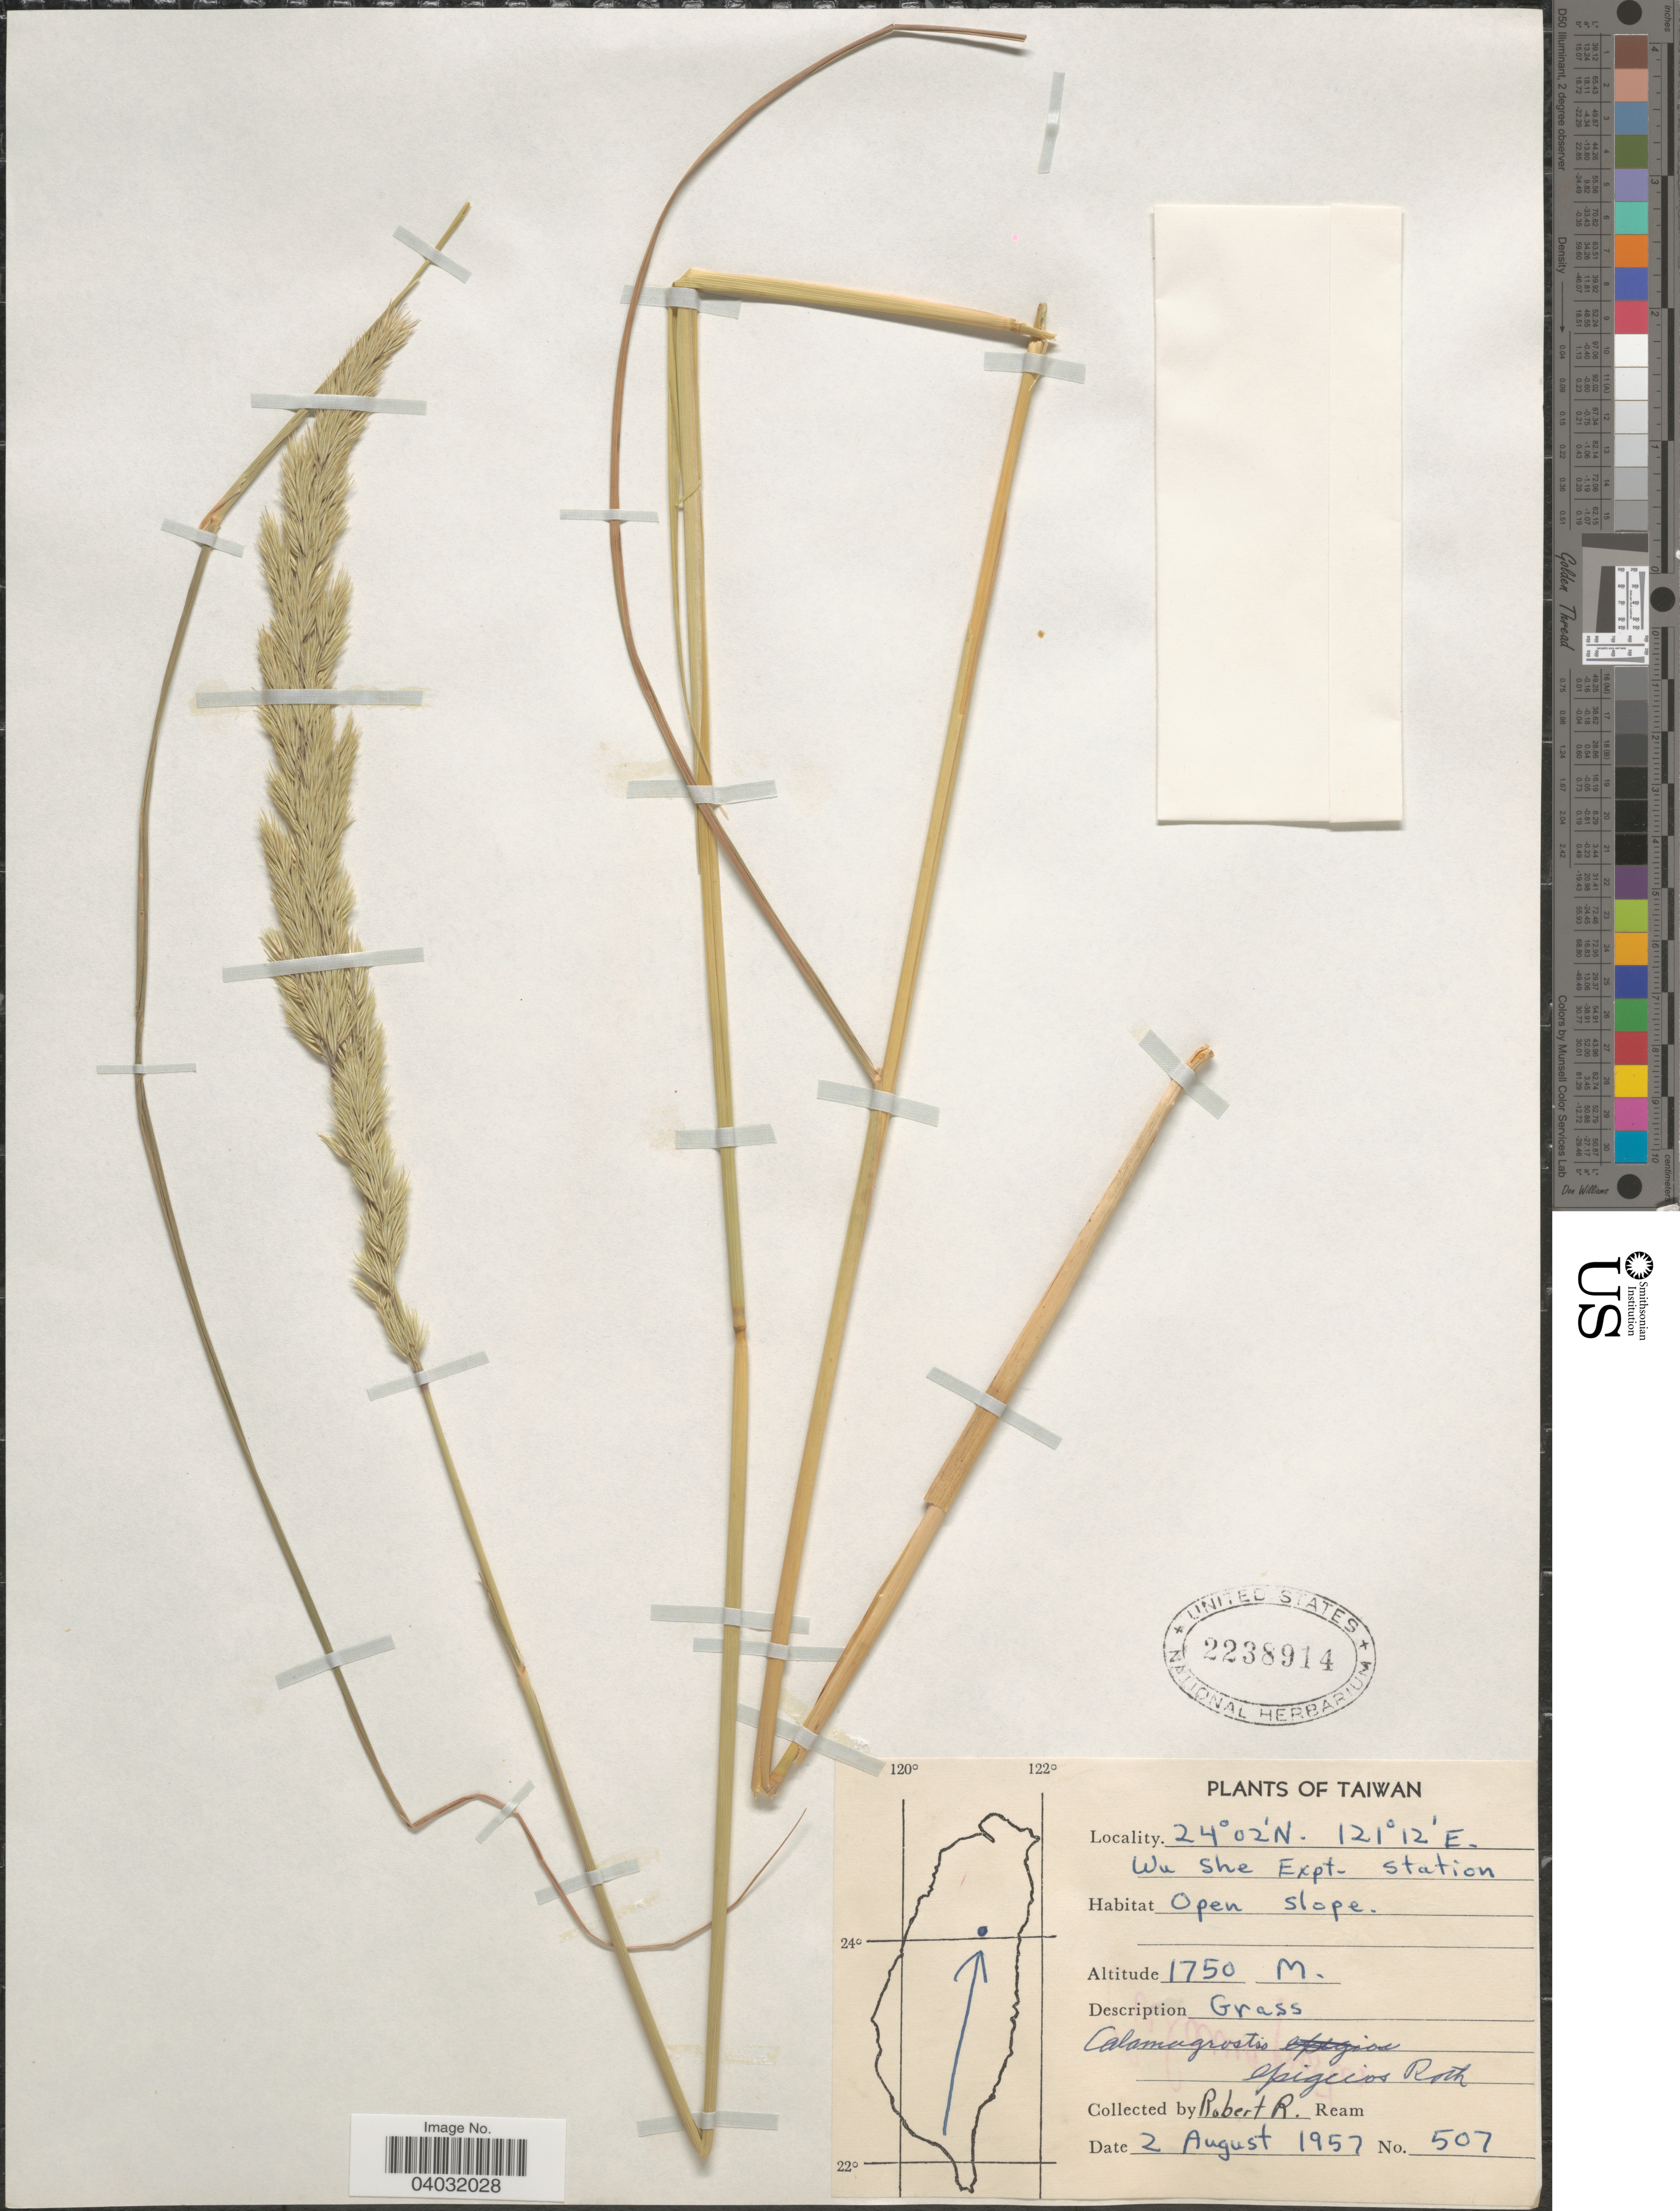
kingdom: Plantae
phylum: Tracheophyta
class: Liliopsida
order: Poales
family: Poaceae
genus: Calamagrostis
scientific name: Calamagrostis epigeios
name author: (L.) Roth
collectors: R. Ream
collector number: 507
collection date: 1957-08-02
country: Taiwan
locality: Wu She Expt. Station.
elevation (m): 1750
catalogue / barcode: US 2238914